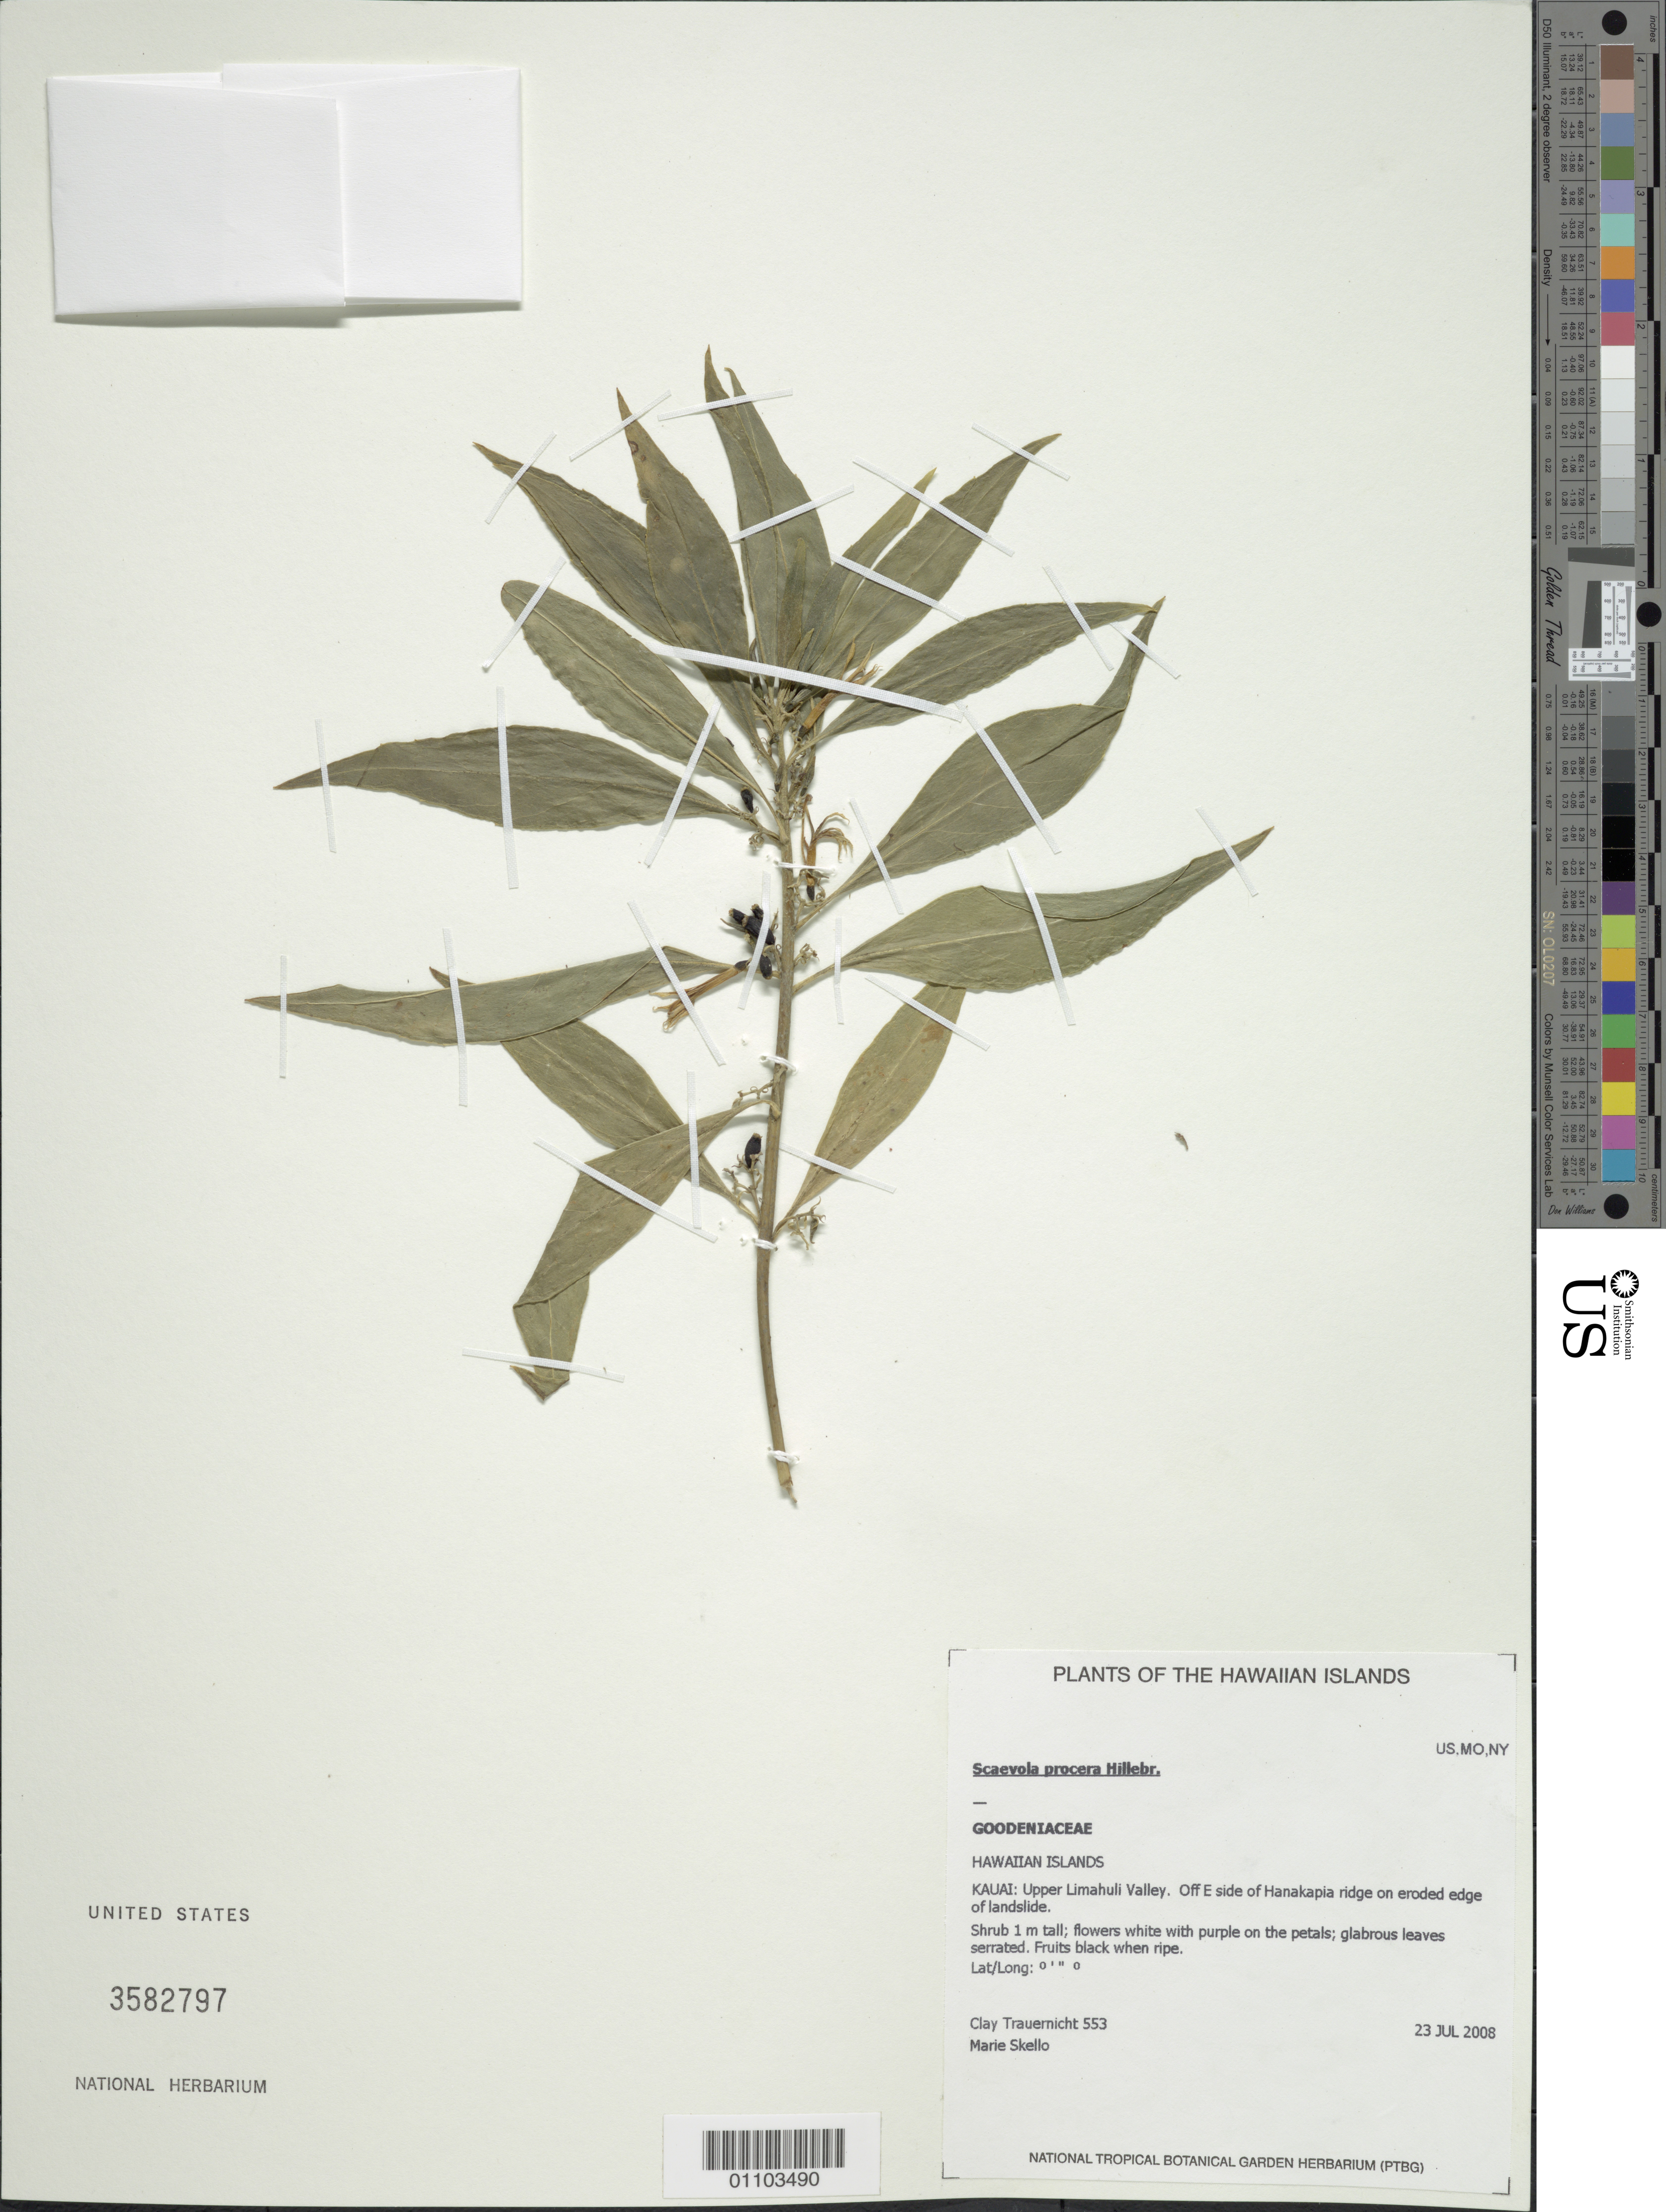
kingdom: Plantae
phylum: Tracheophyta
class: Magnoliopsida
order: Asterales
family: Goodeniaceae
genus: Scaevola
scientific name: Scaevola procera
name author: Hillebr.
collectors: C. Trauernicht & M. Skello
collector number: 553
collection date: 2008-07-23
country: United States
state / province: Hawaii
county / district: Kaui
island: Kaua'i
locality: Upper Limahuli Valley, off E side of Hanakapia ridge.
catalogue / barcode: US 3582797